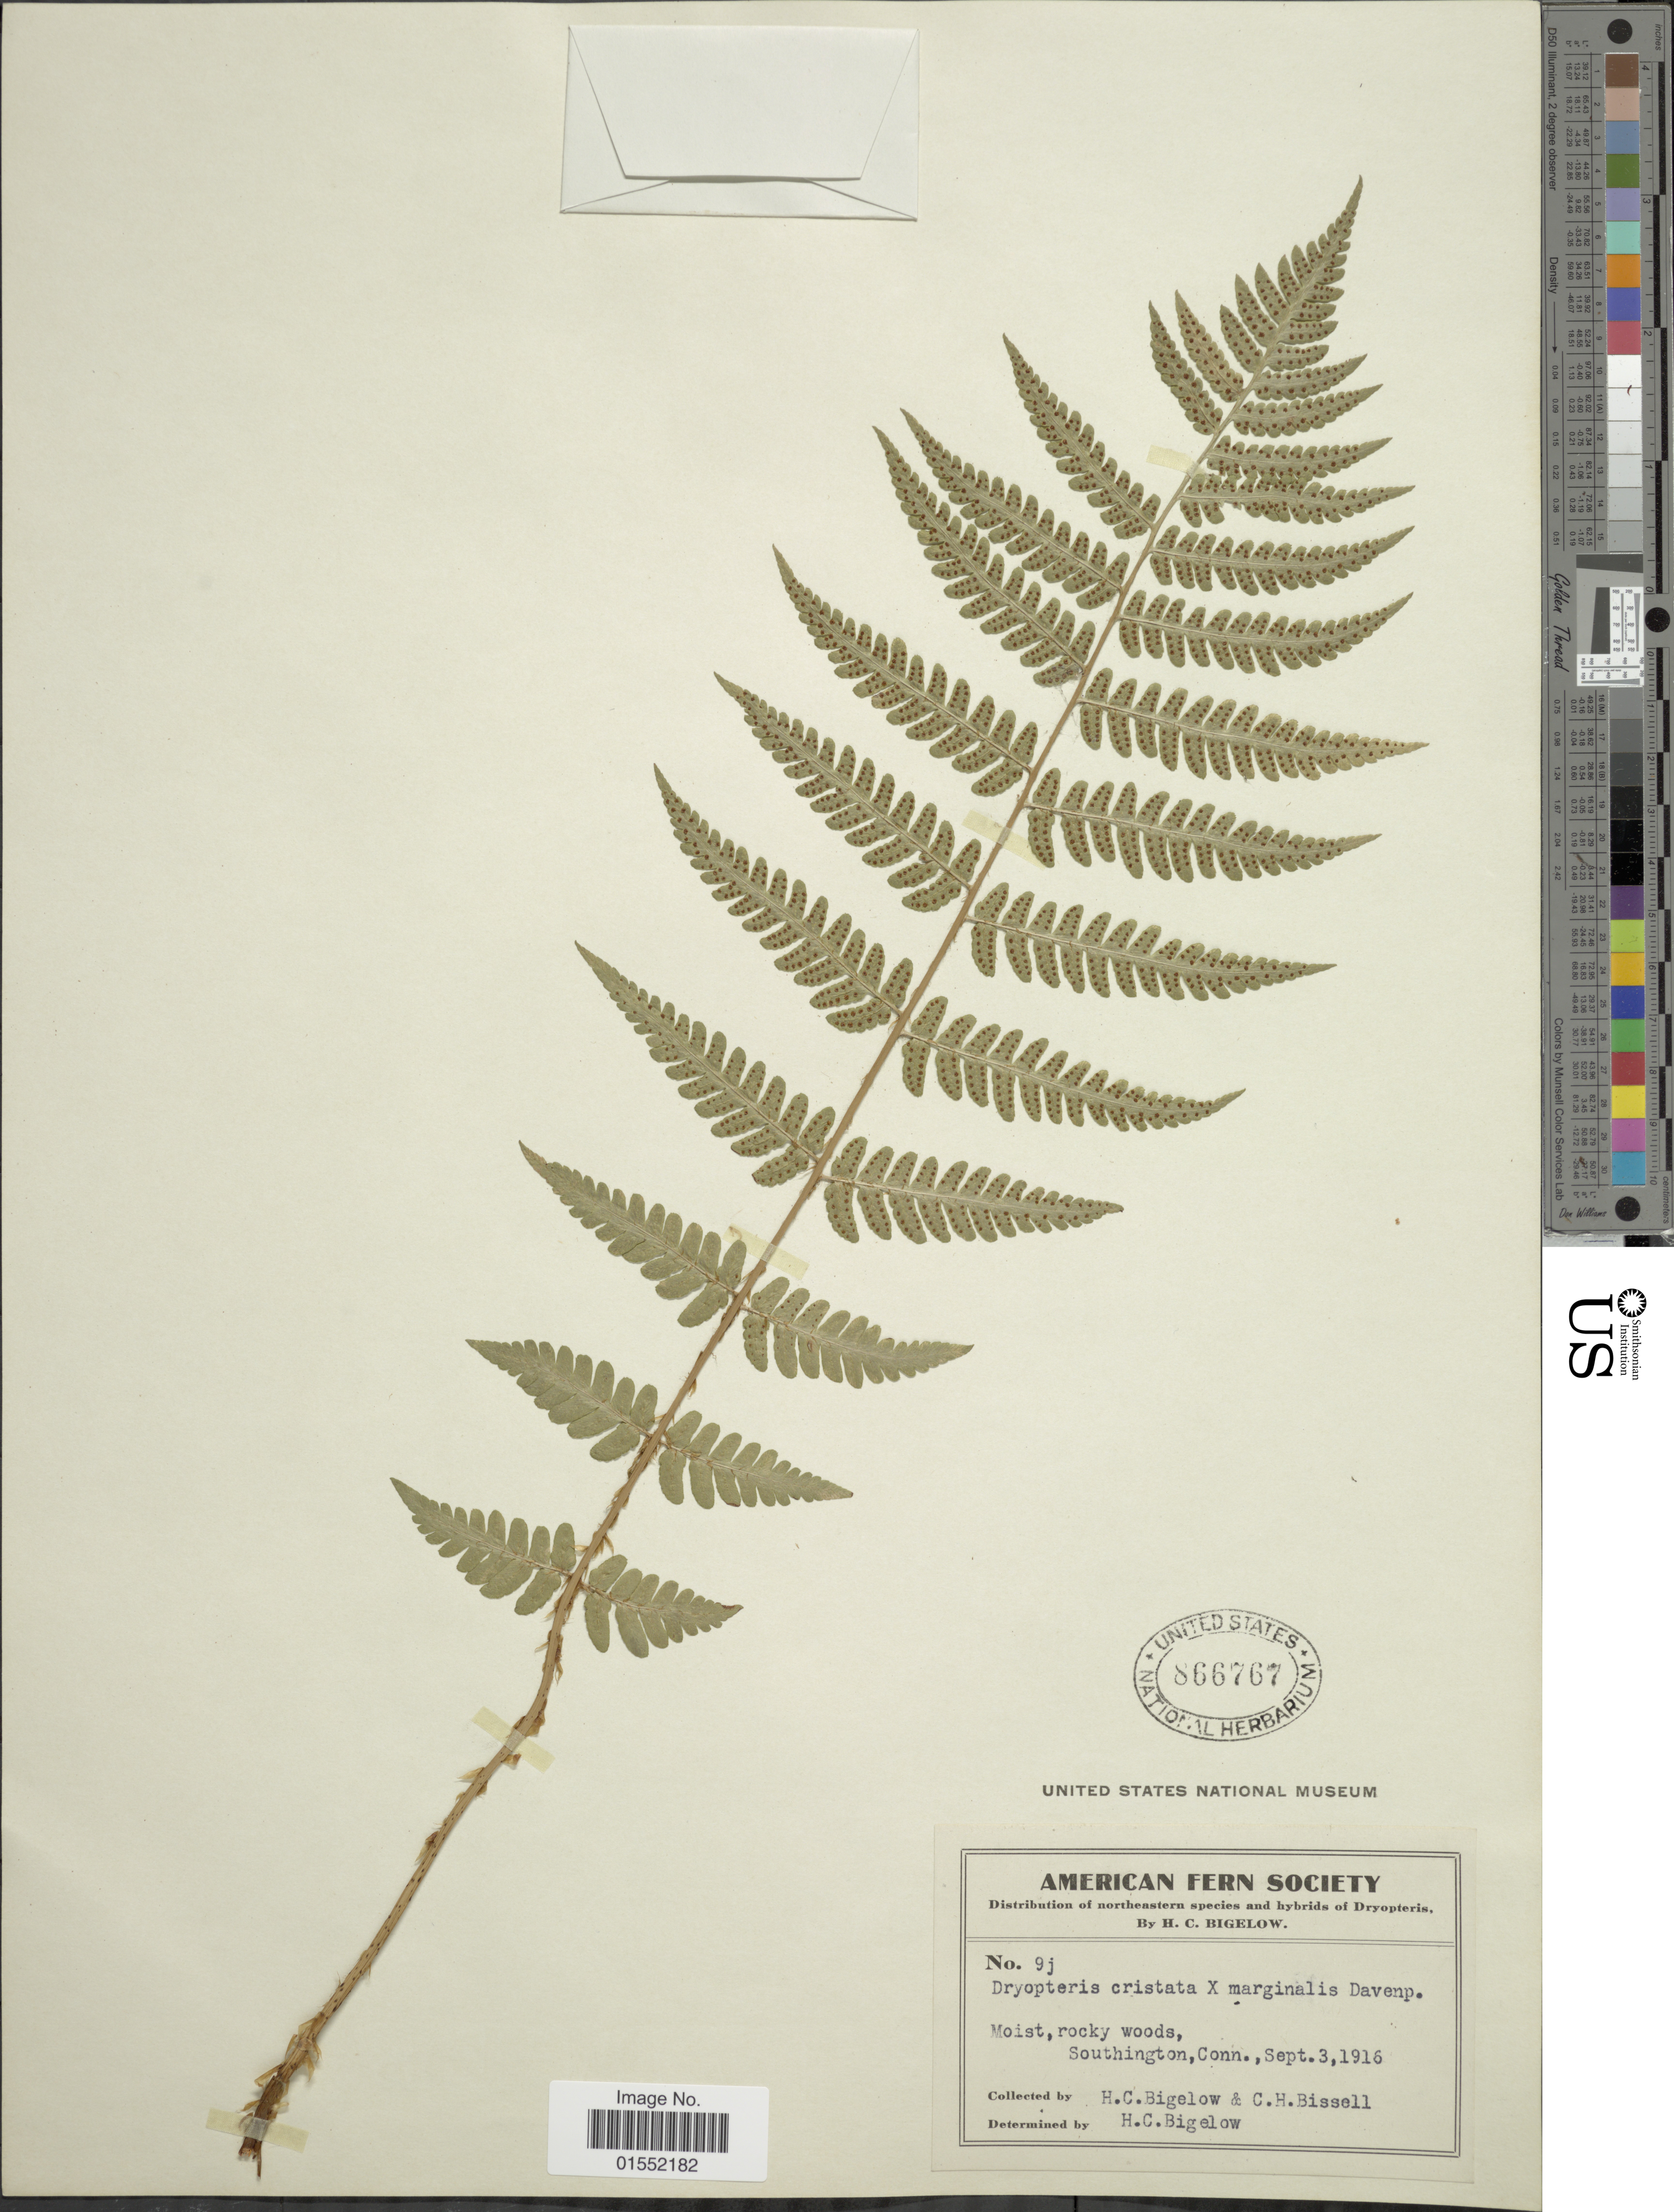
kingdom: Plantae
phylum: Tracheophyta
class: Polypodiopsida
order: Polypodiales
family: Dryopteridaceae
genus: Dryopteris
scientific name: Dryopteris x slossoniae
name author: Wherry ex Lellinger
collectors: H. Bigelow & C. Bissell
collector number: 9j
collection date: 1916-09-03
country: United States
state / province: Connecticut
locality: Moist, rocky woods, Southington, American Fern Society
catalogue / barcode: US 866767